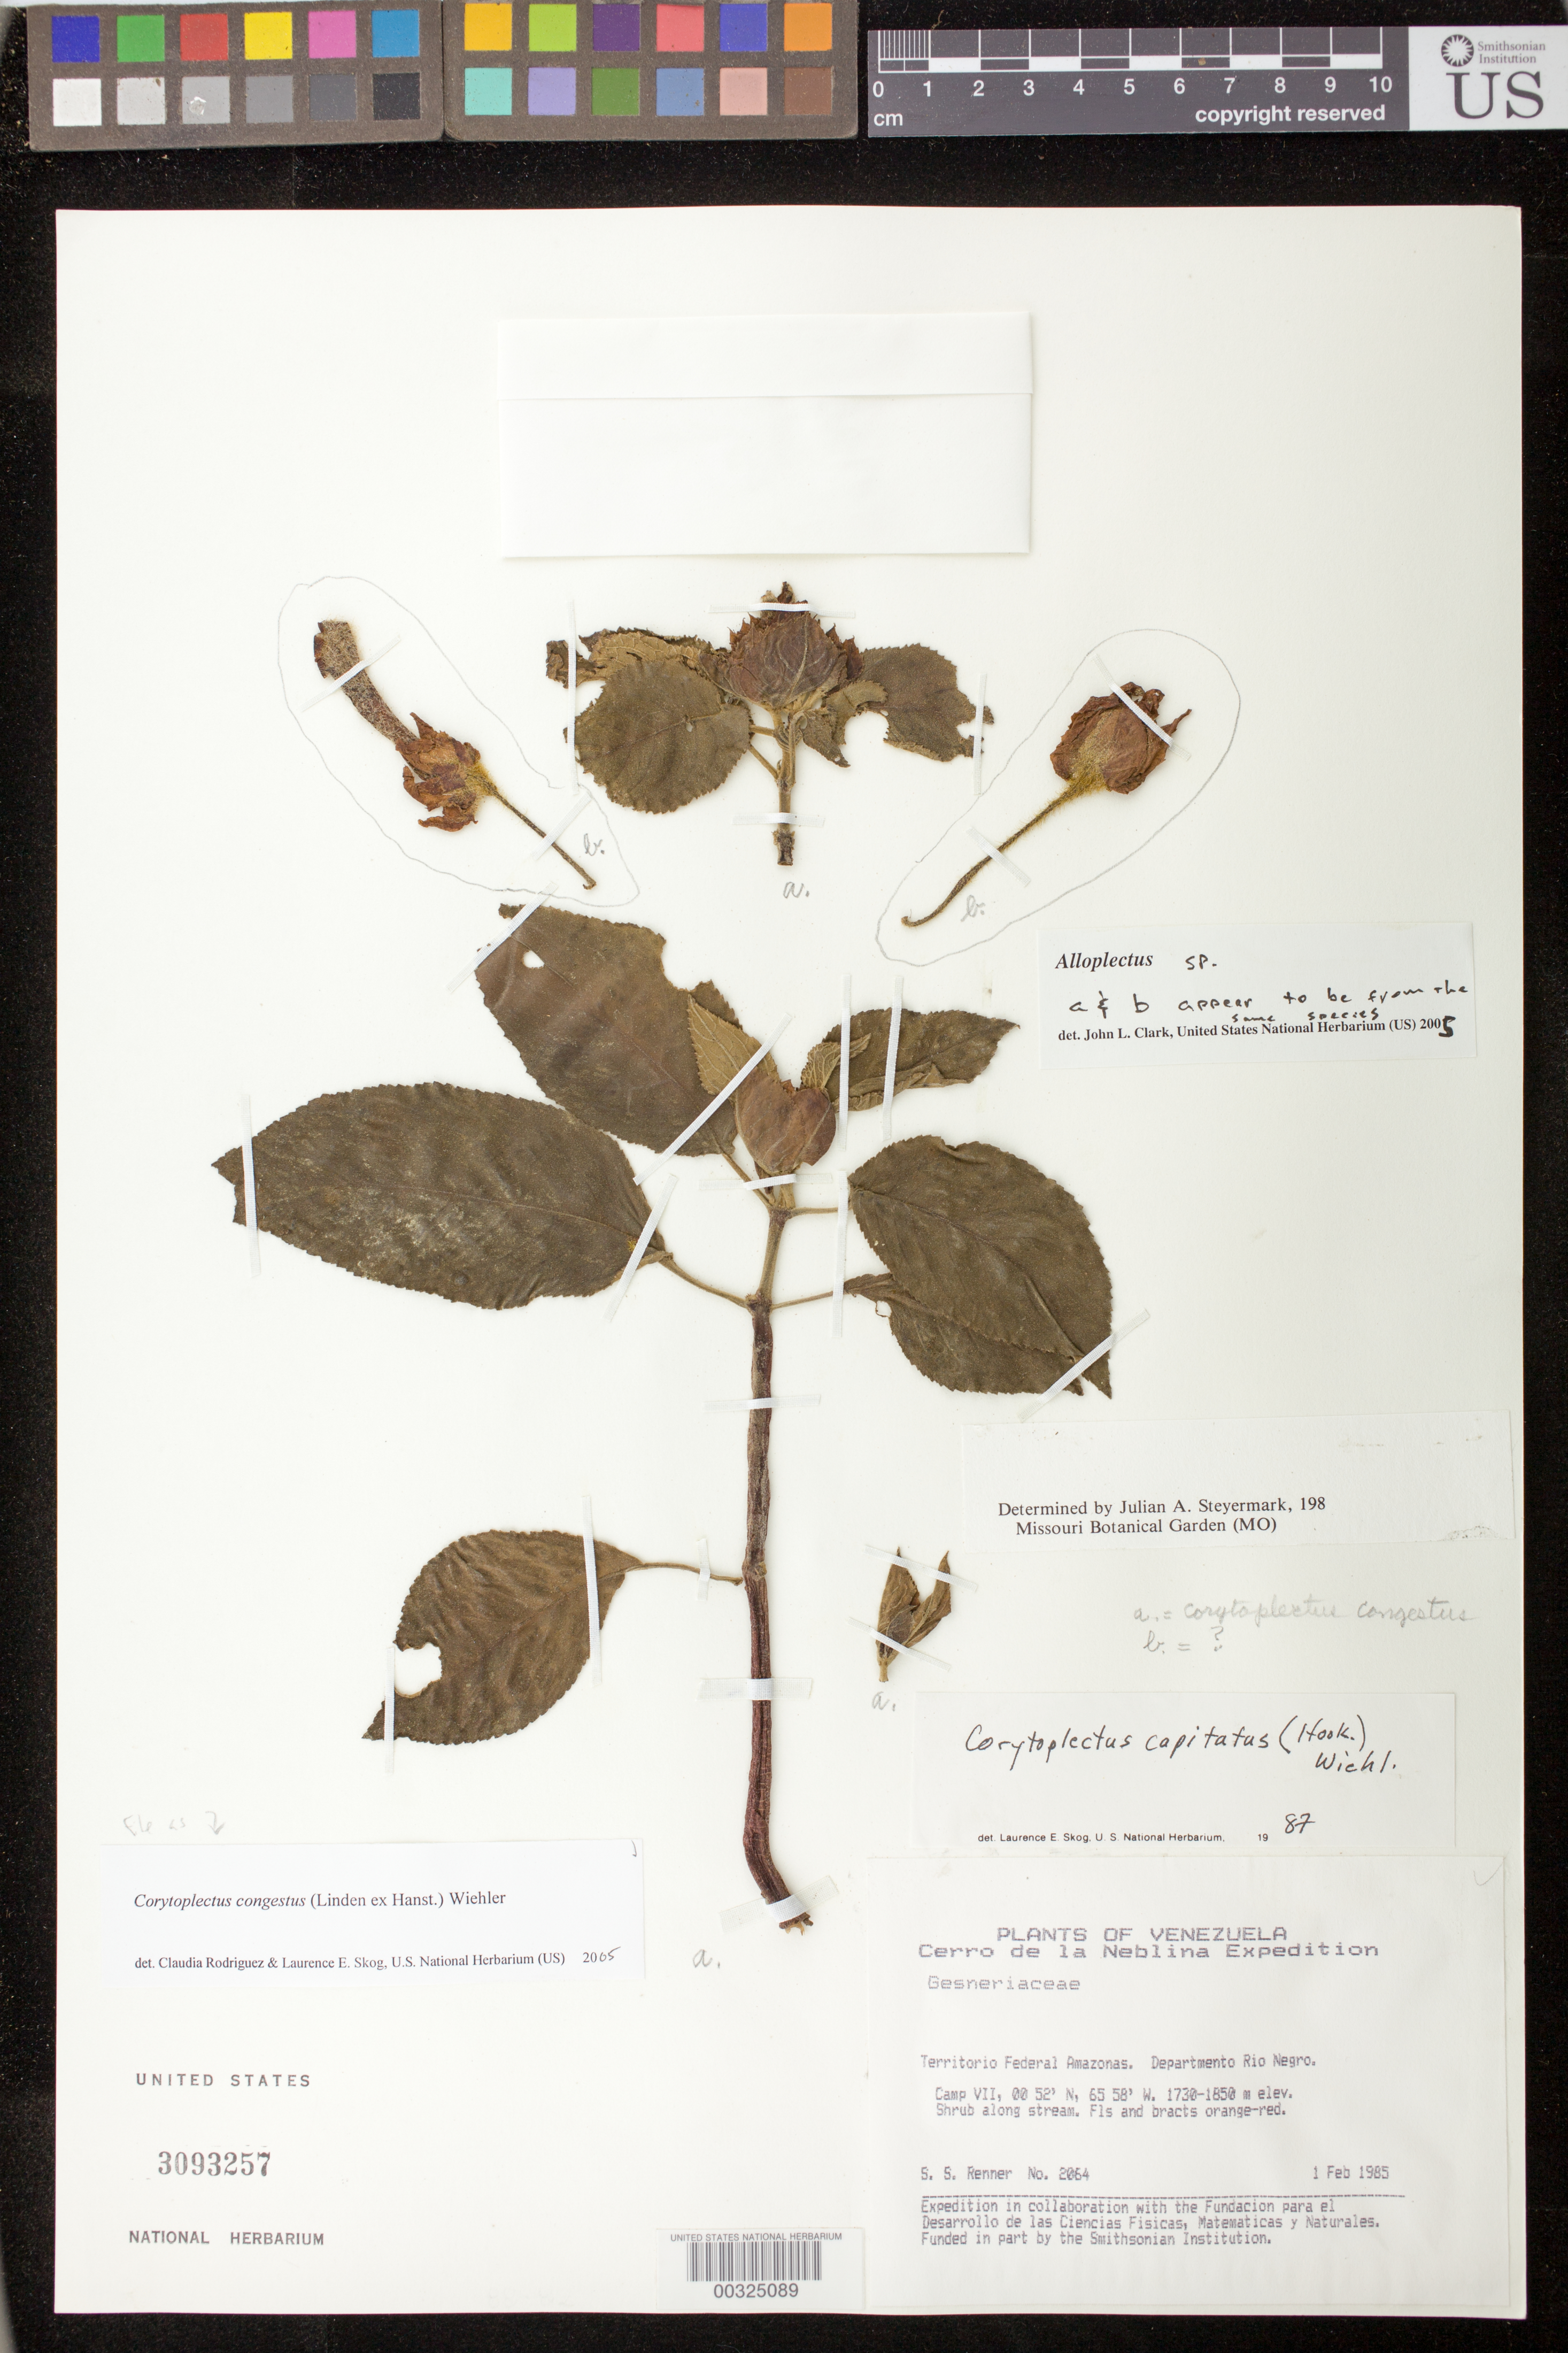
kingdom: Plantae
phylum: Tracheophyta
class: Magnoliopsida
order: Lamiales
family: Gesneriaceae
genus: Corytoplectus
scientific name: Corytoplectus congestus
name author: (Linden ex Hanst.) Wiehler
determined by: Rodríguez-Flores, C. I.; Skog, L. E.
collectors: S. S. Renner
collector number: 2064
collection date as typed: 01 Feb 1985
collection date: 1985-02-01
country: Venezuela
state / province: Amazonas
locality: Territorio Federal Amazonas, Departmento Rio Negro, Camp VII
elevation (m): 1730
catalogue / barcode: US 3093257